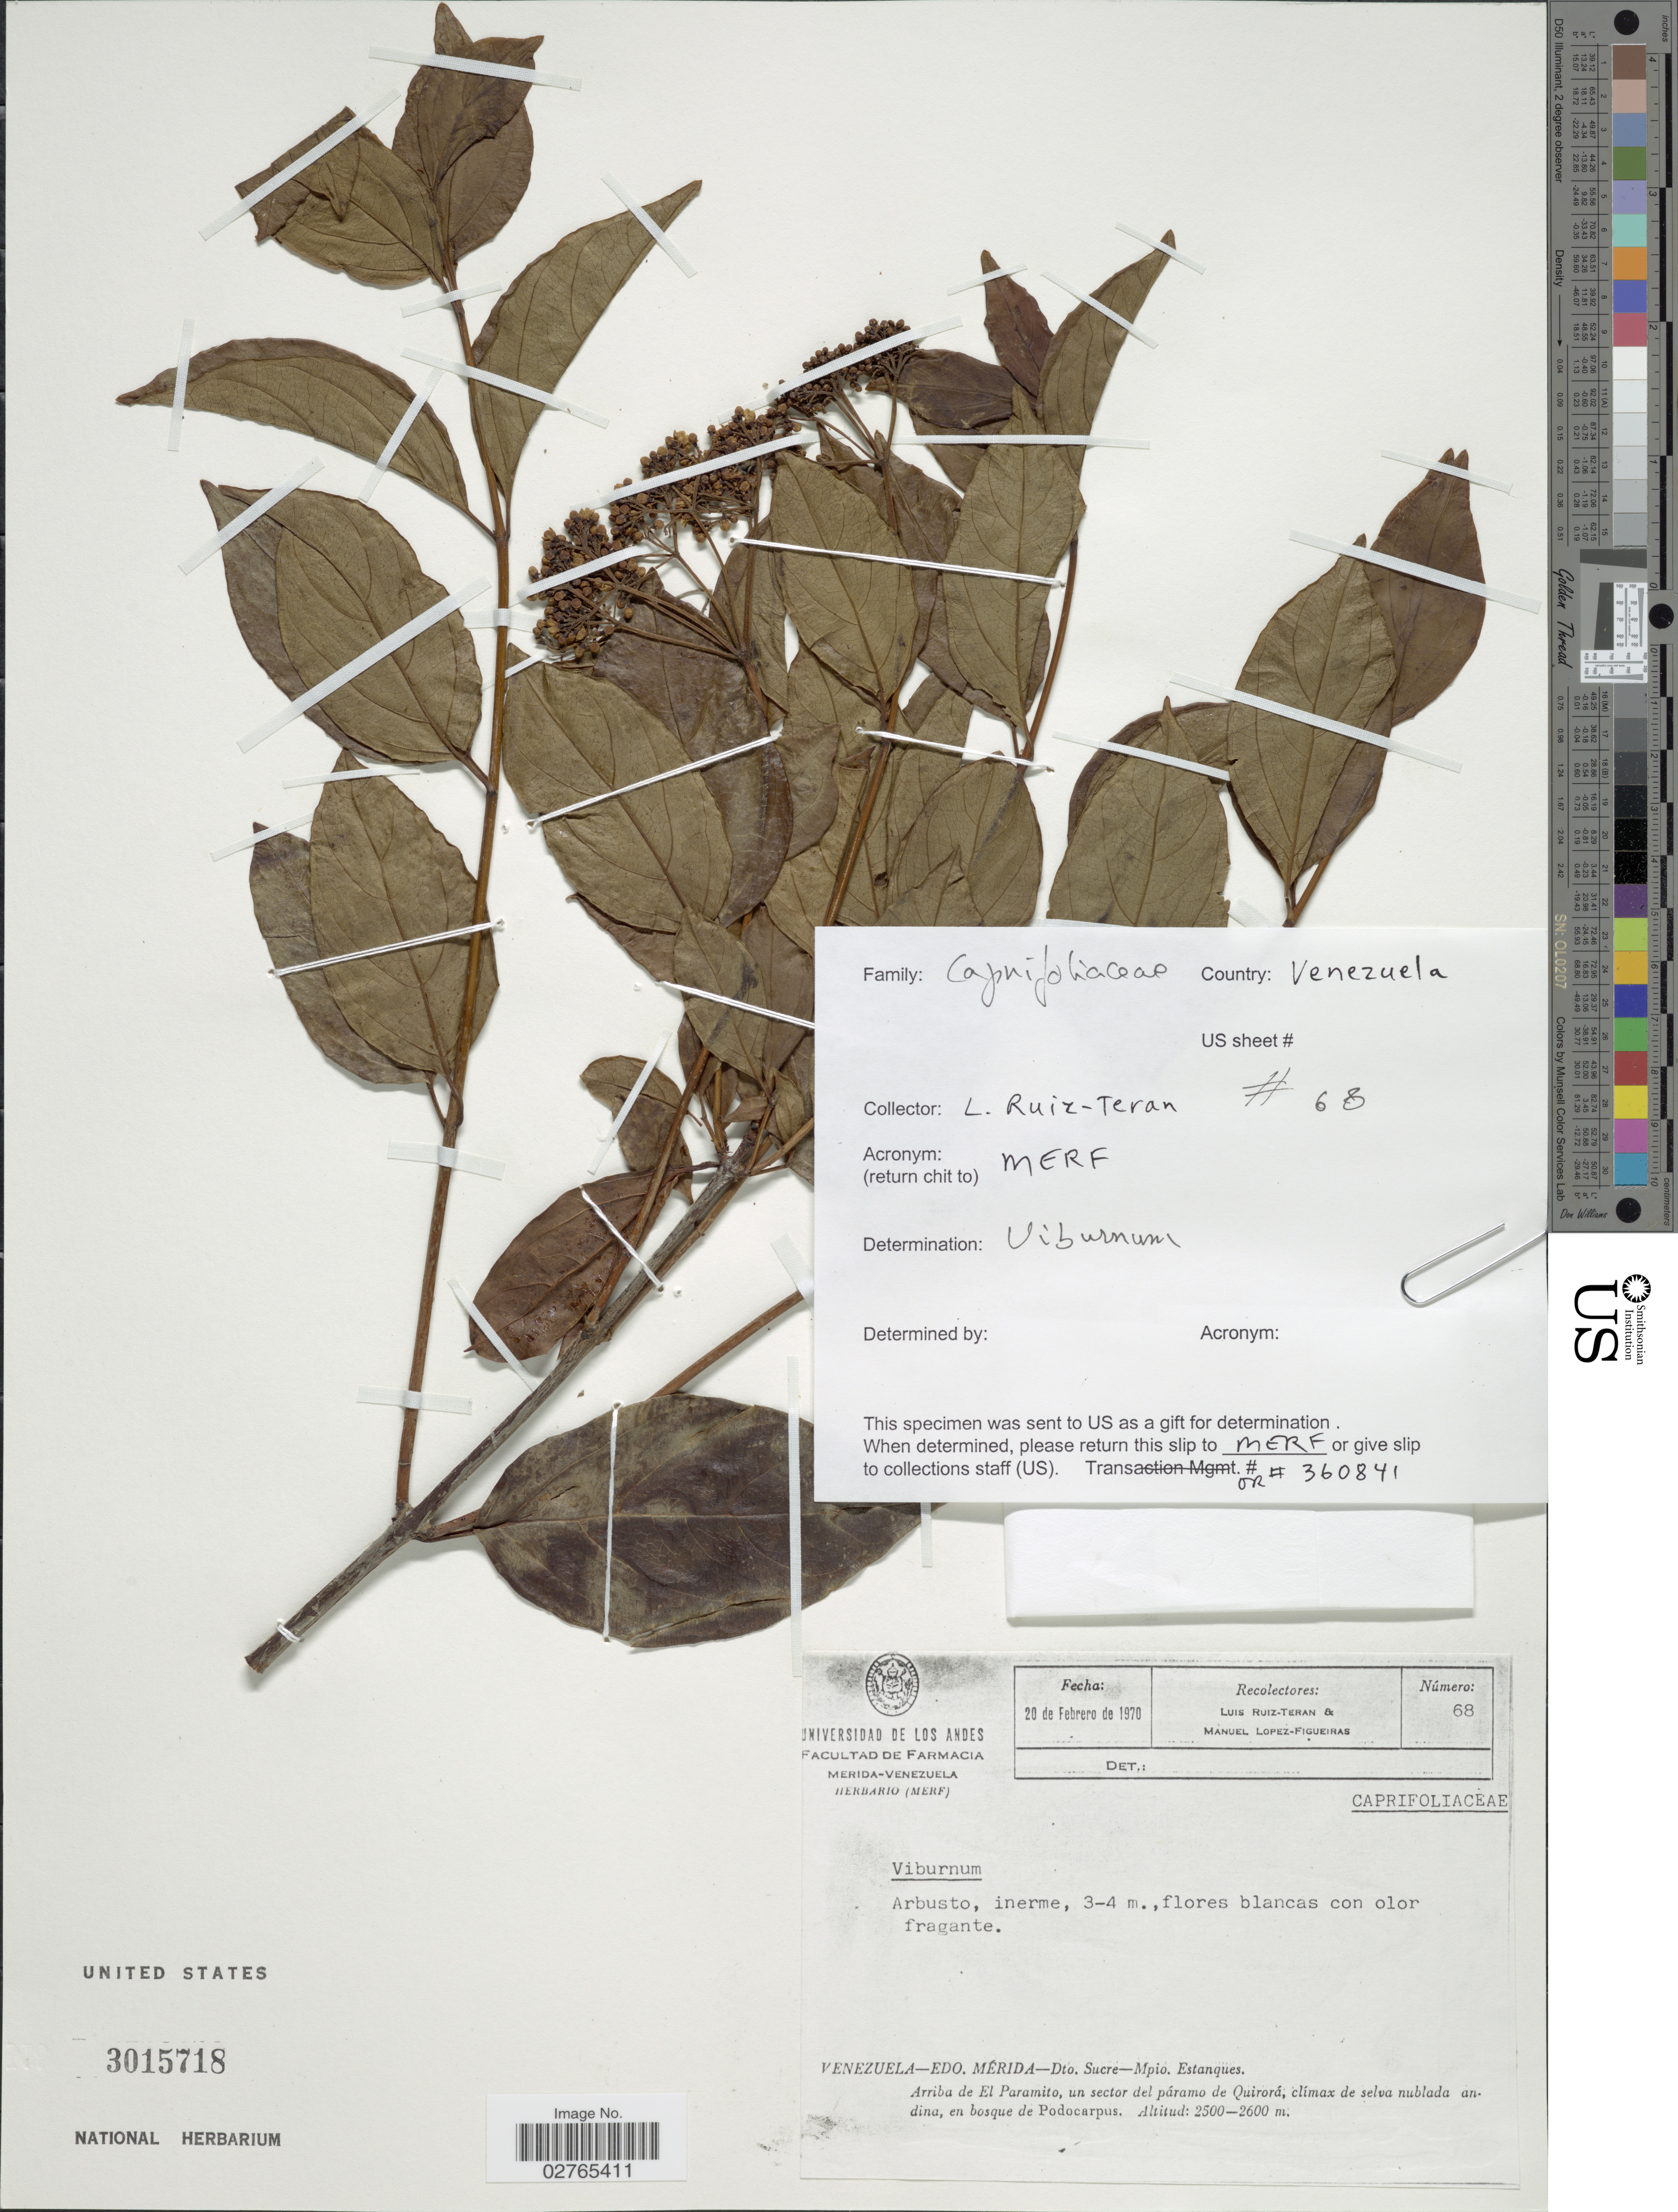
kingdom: Plantae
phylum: Tracheophyta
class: Magnoliopsida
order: Dipsacales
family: Viburnaceae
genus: Viburnum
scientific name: Viburnum sp.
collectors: L. E. Ruíz-Terán & M. López Figueiras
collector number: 68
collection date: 1970-02-20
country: Venezuela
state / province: Mérida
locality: Edo. Mérida-Dto. Sucre-Mpio. Estanques. Arriba de El Paramito, un sector del páramo de Quirorá, clímax de selva nublada andina, en bosque de Podocarpus.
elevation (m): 2500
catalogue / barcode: US 3015718